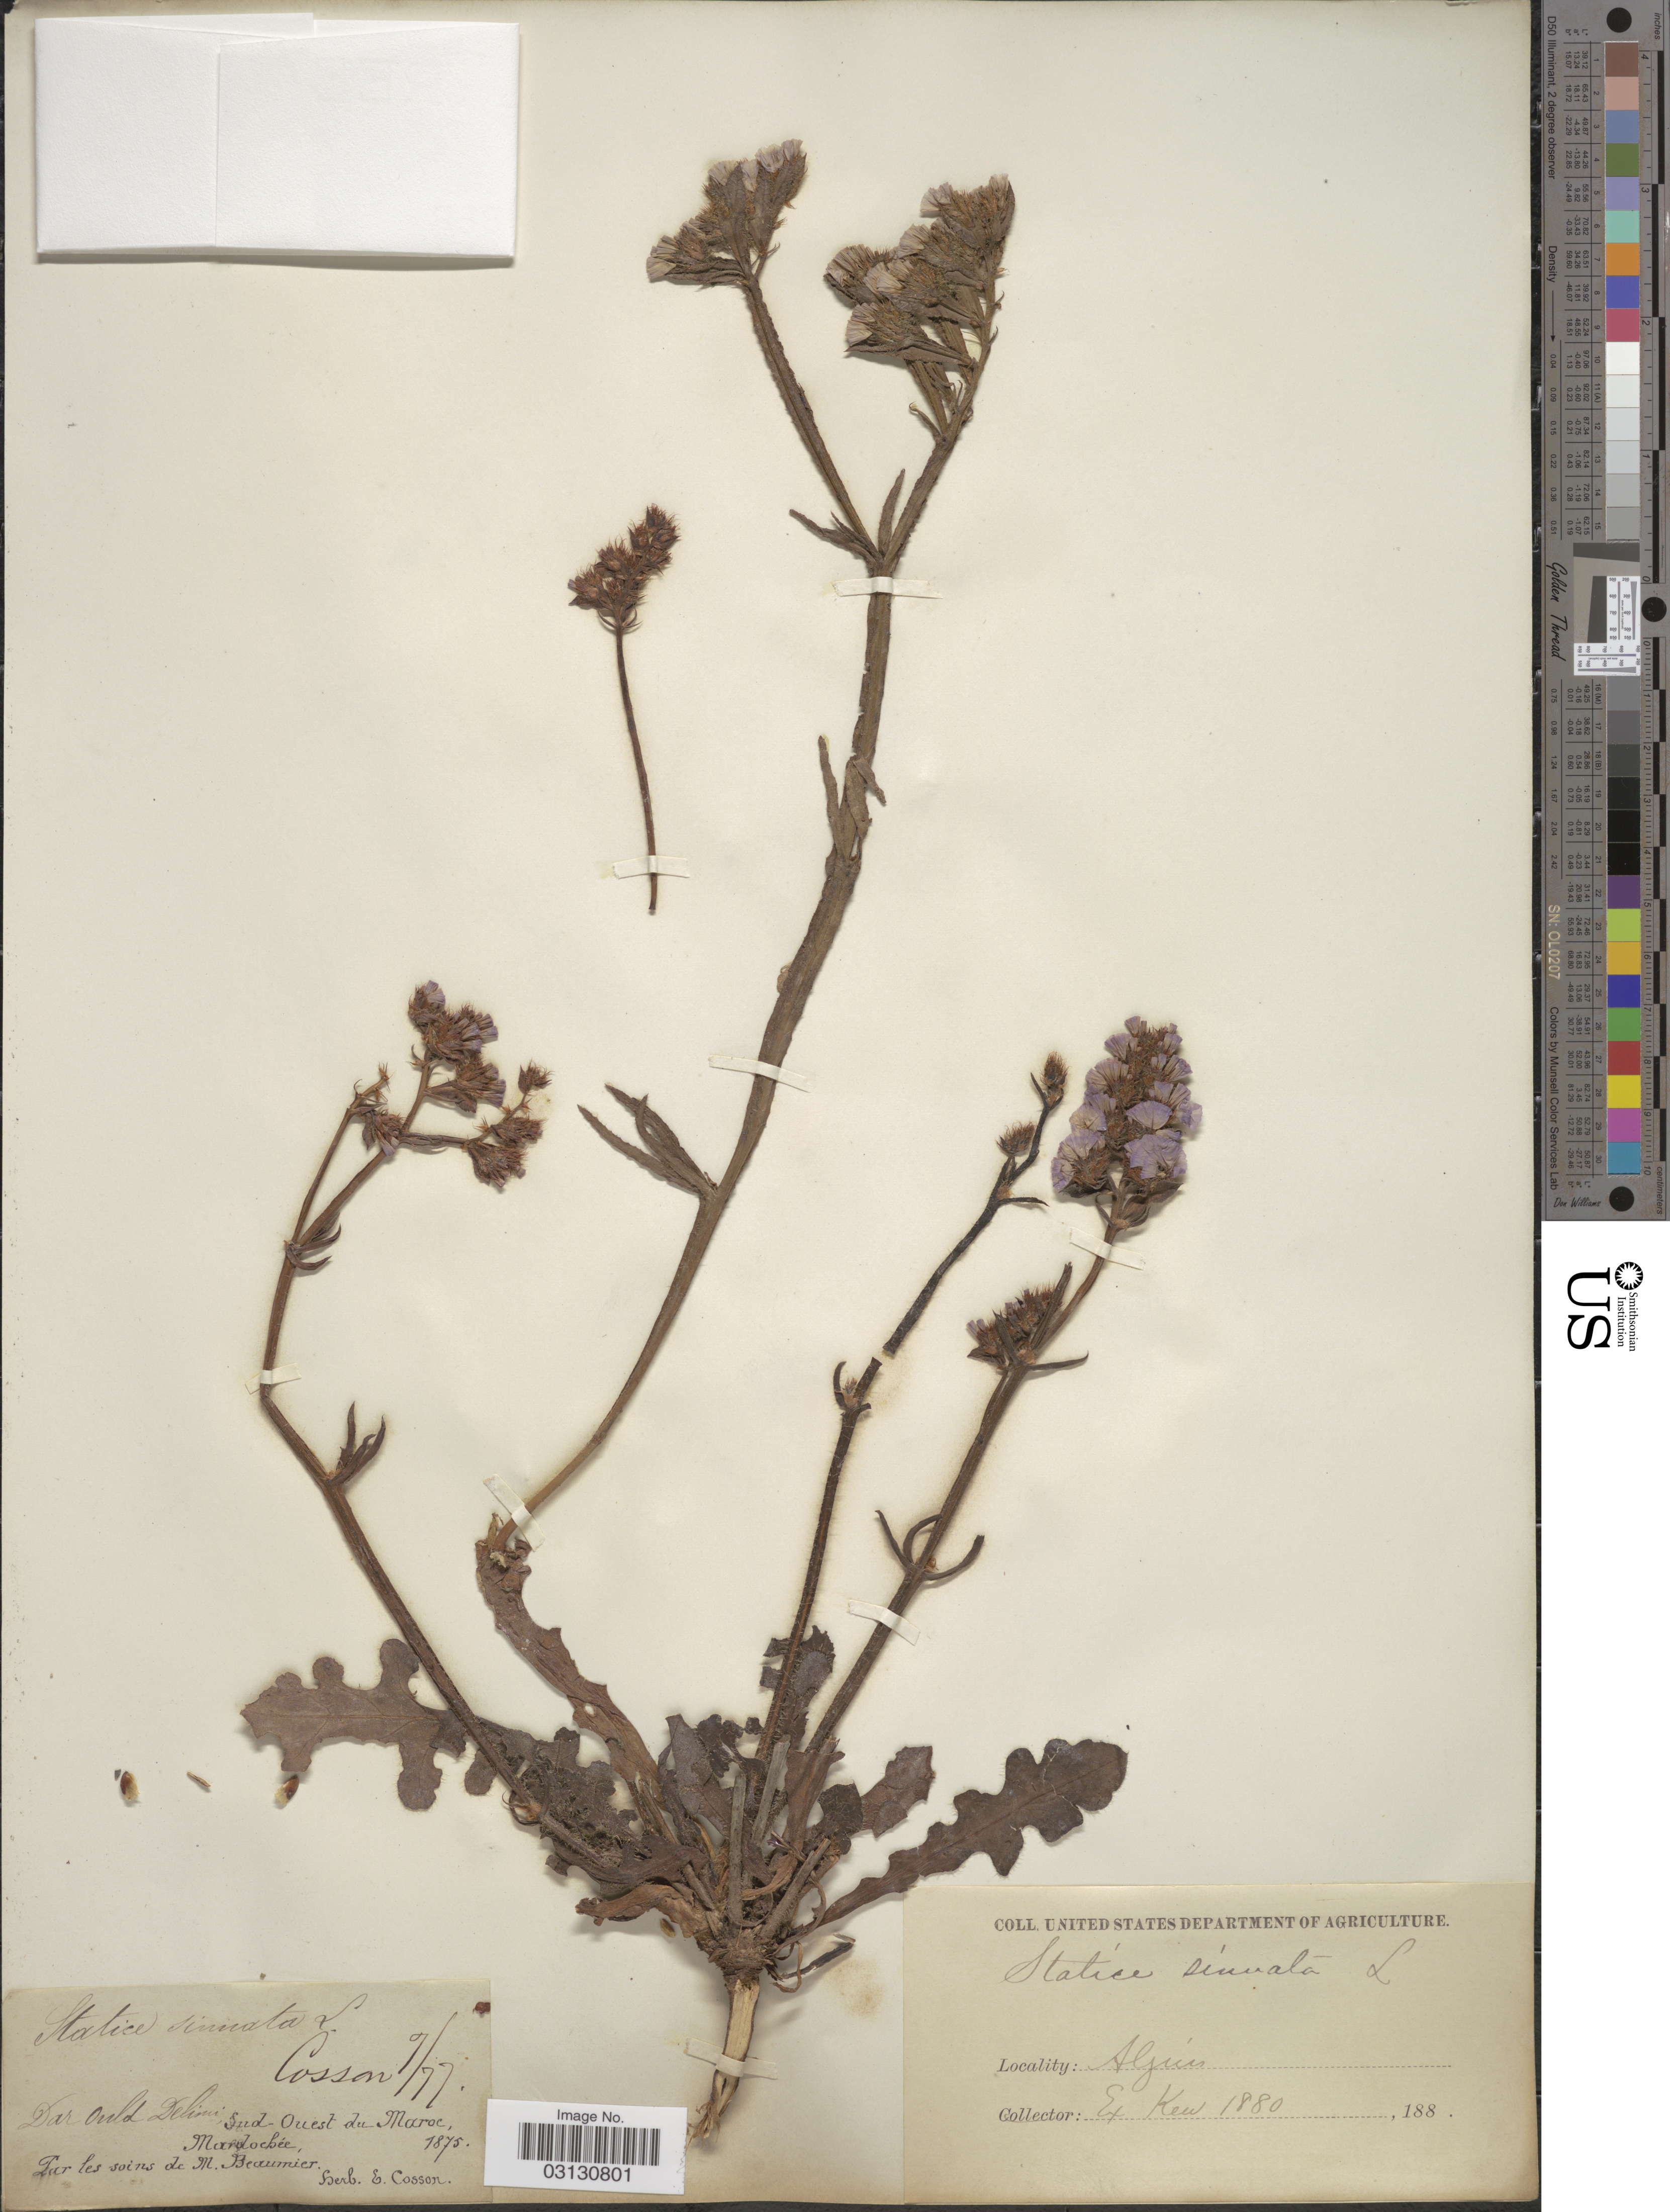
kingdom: Plantae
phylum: Tracheophyta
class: Magnoliopsida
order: Caryophyllales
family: Plumbaginaceae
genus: Limonium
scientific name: Limonium sinuatum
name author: (L.) Mill.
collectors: Mardochee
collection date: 1875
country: Morocco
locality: Sud Ouest du Maroc, Dar Ould Delini [interpreted], Alpis [interpreted].